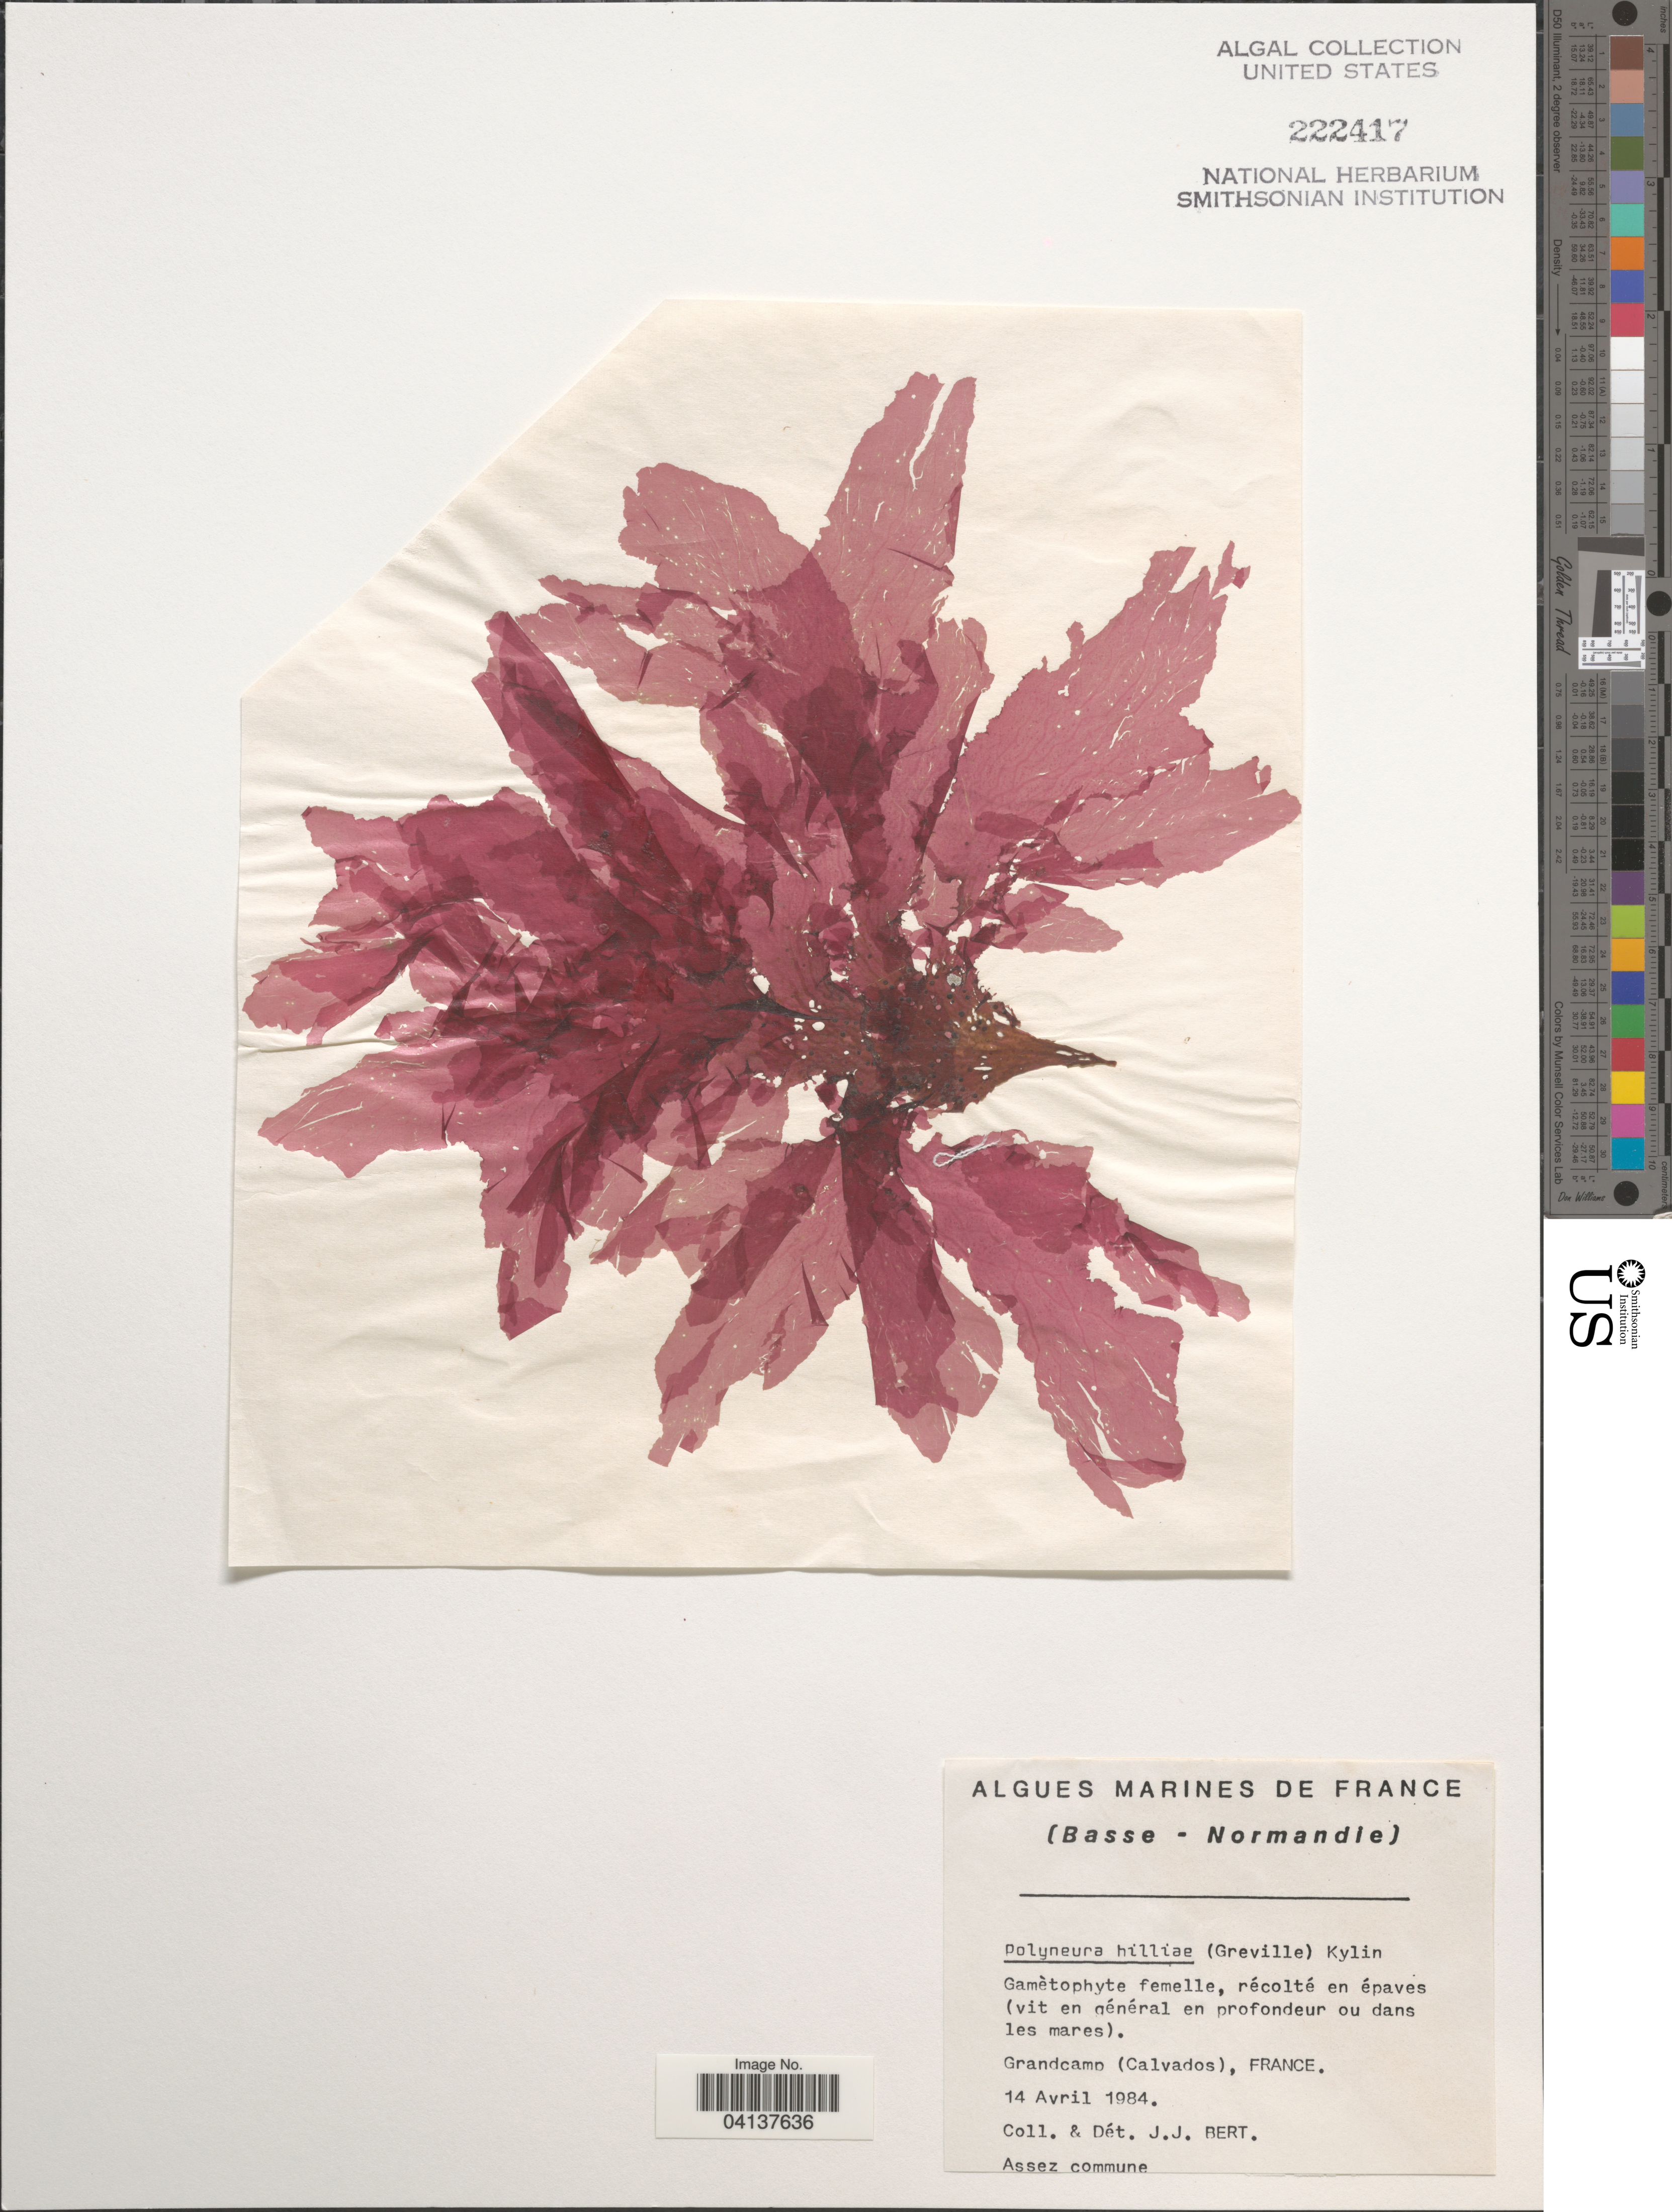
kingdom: Plantae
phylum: Rhodophyta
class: Florideophyceae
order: Ceramiales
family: Delesseriaceae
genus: Polyneura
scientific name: Polyneura bonnemaisonii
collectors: J. Bert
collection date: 1984-04-14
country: France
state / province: Normandie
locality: Grandcamp (Calvados).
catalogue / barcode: US 222417